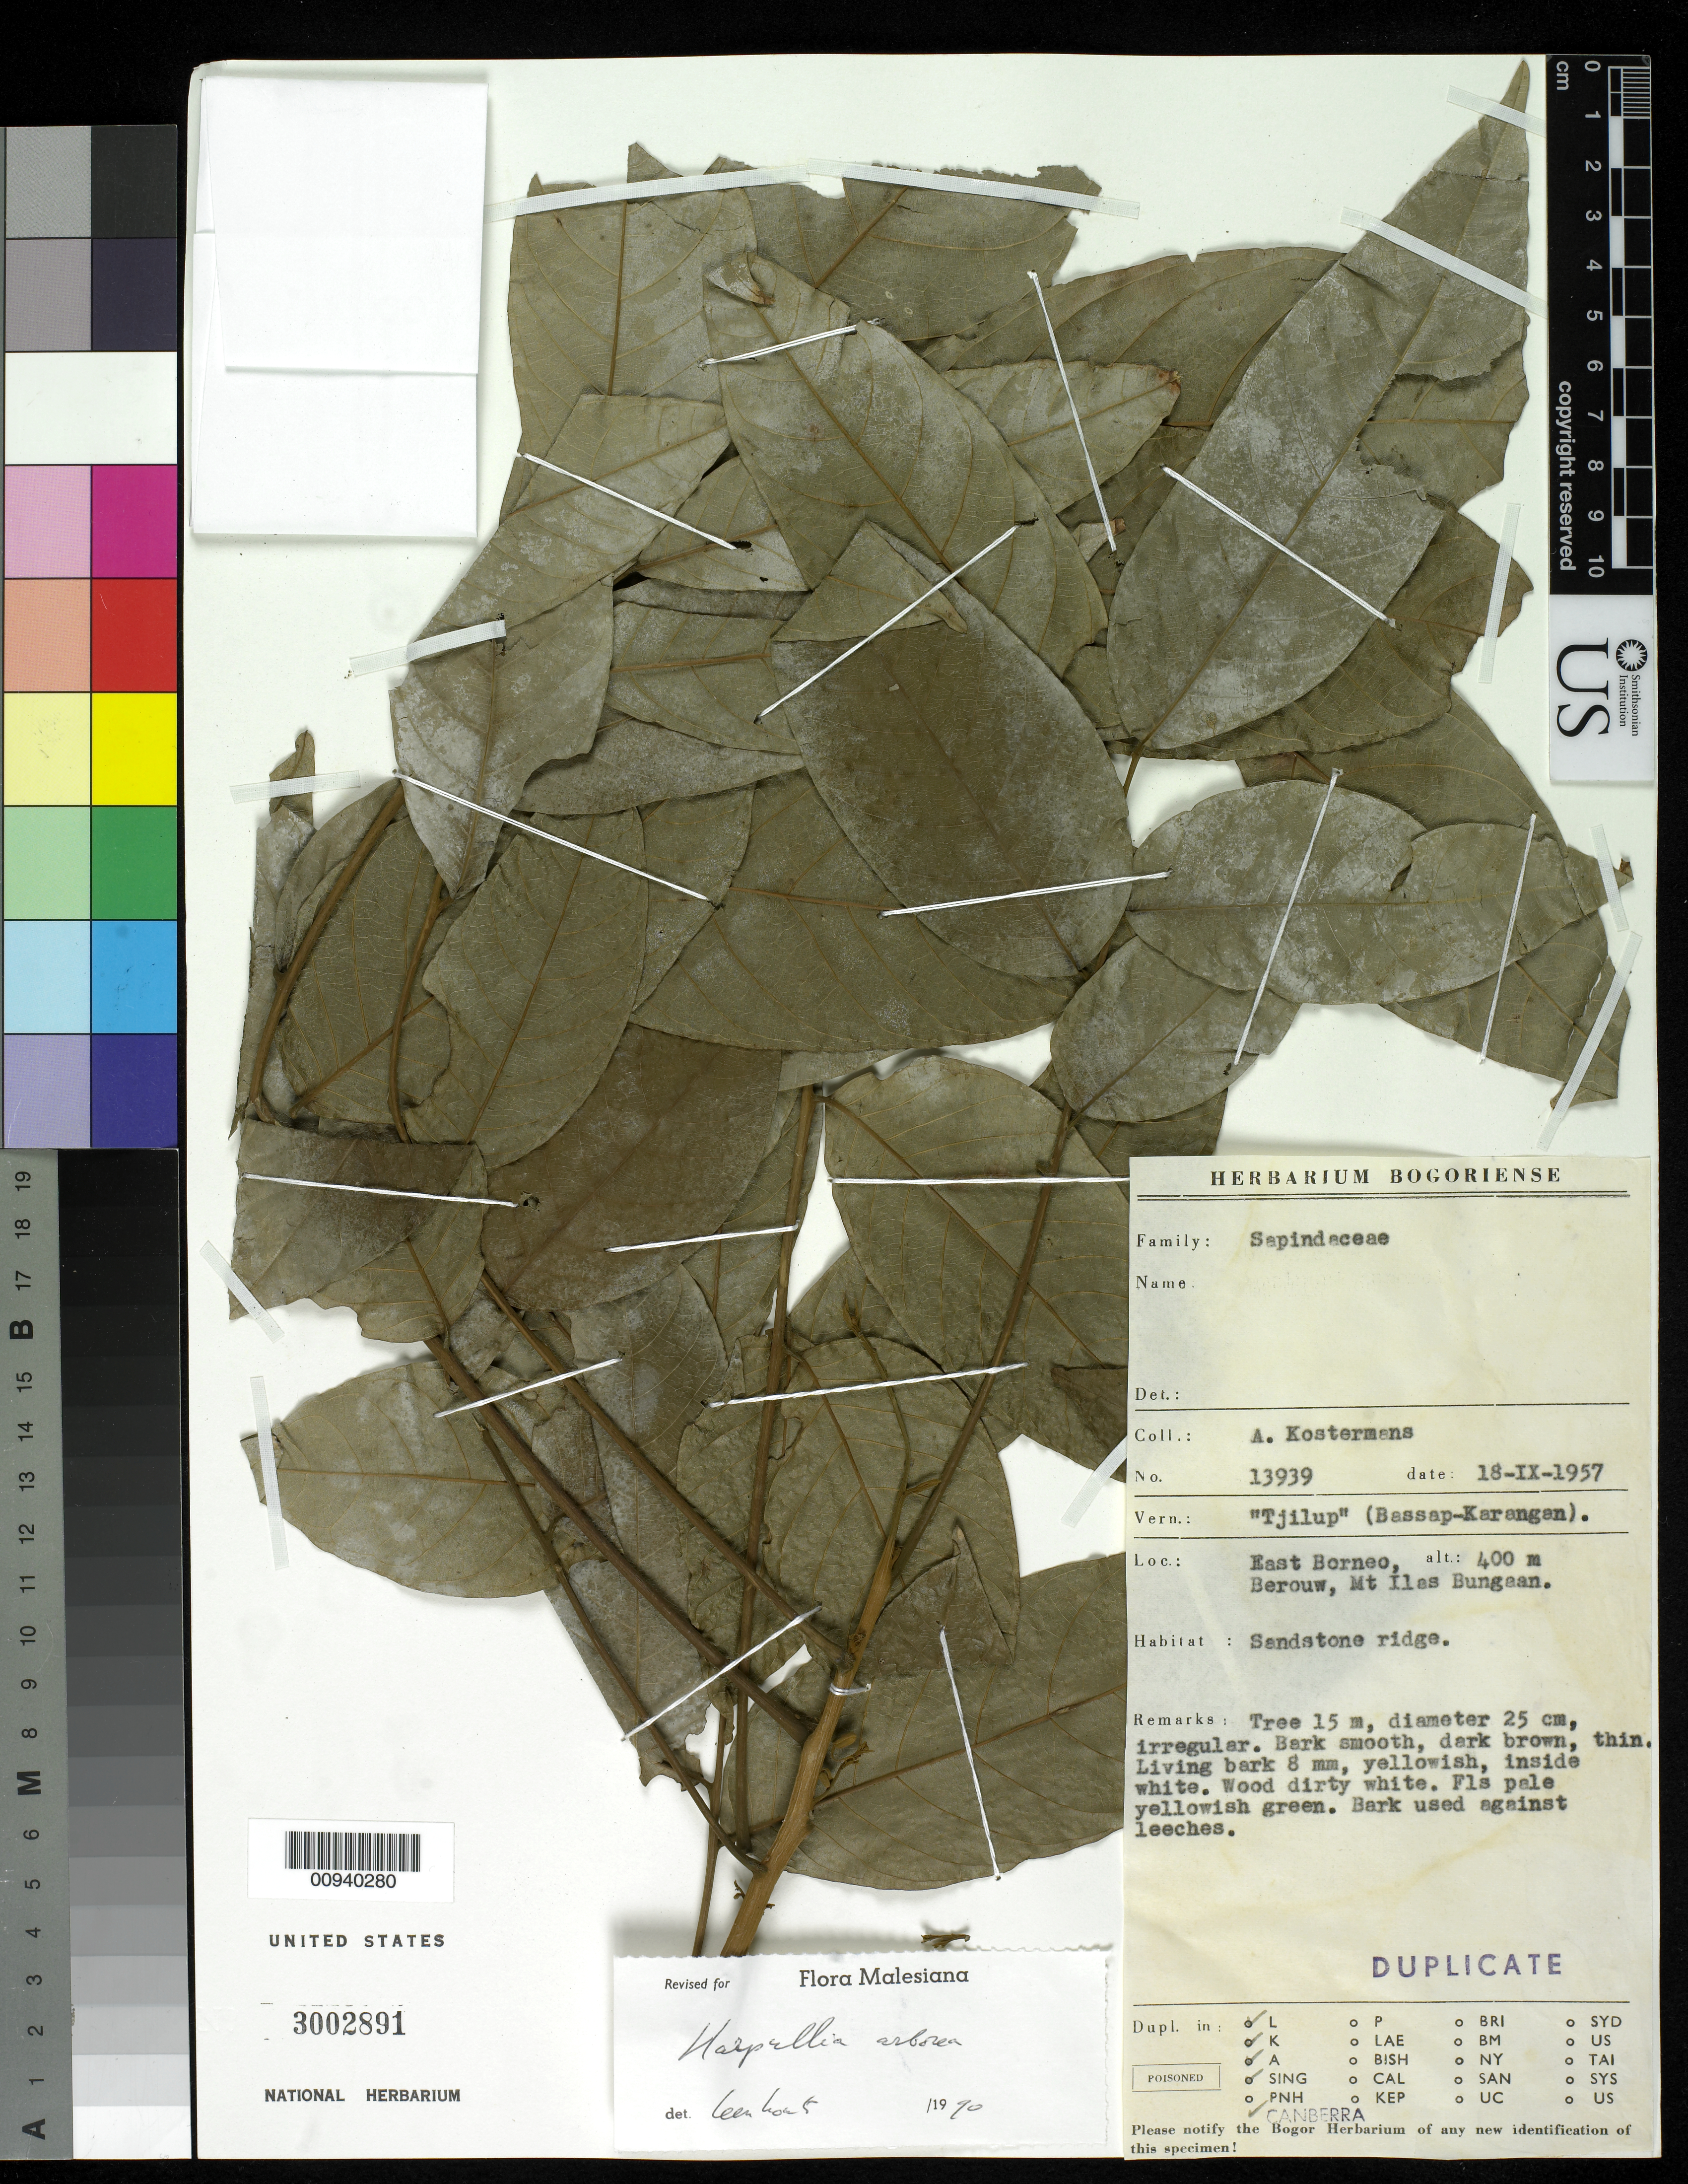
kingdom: Plantae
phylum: Tracheophyta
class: Magnoliopsida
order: Sapindales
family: Sapindaceae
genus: Harpullia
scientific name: Harpullia arborea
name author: (Blanco) Radlk.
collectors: A. J. G. Kostermans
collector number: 13939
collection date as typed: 18 Nov 1957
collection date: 1957-11-18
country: Indonesia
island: Borneo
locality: East Borneo, Berouw, Mt. Ilas Bungaan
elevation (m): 400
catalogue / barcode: US 3002891